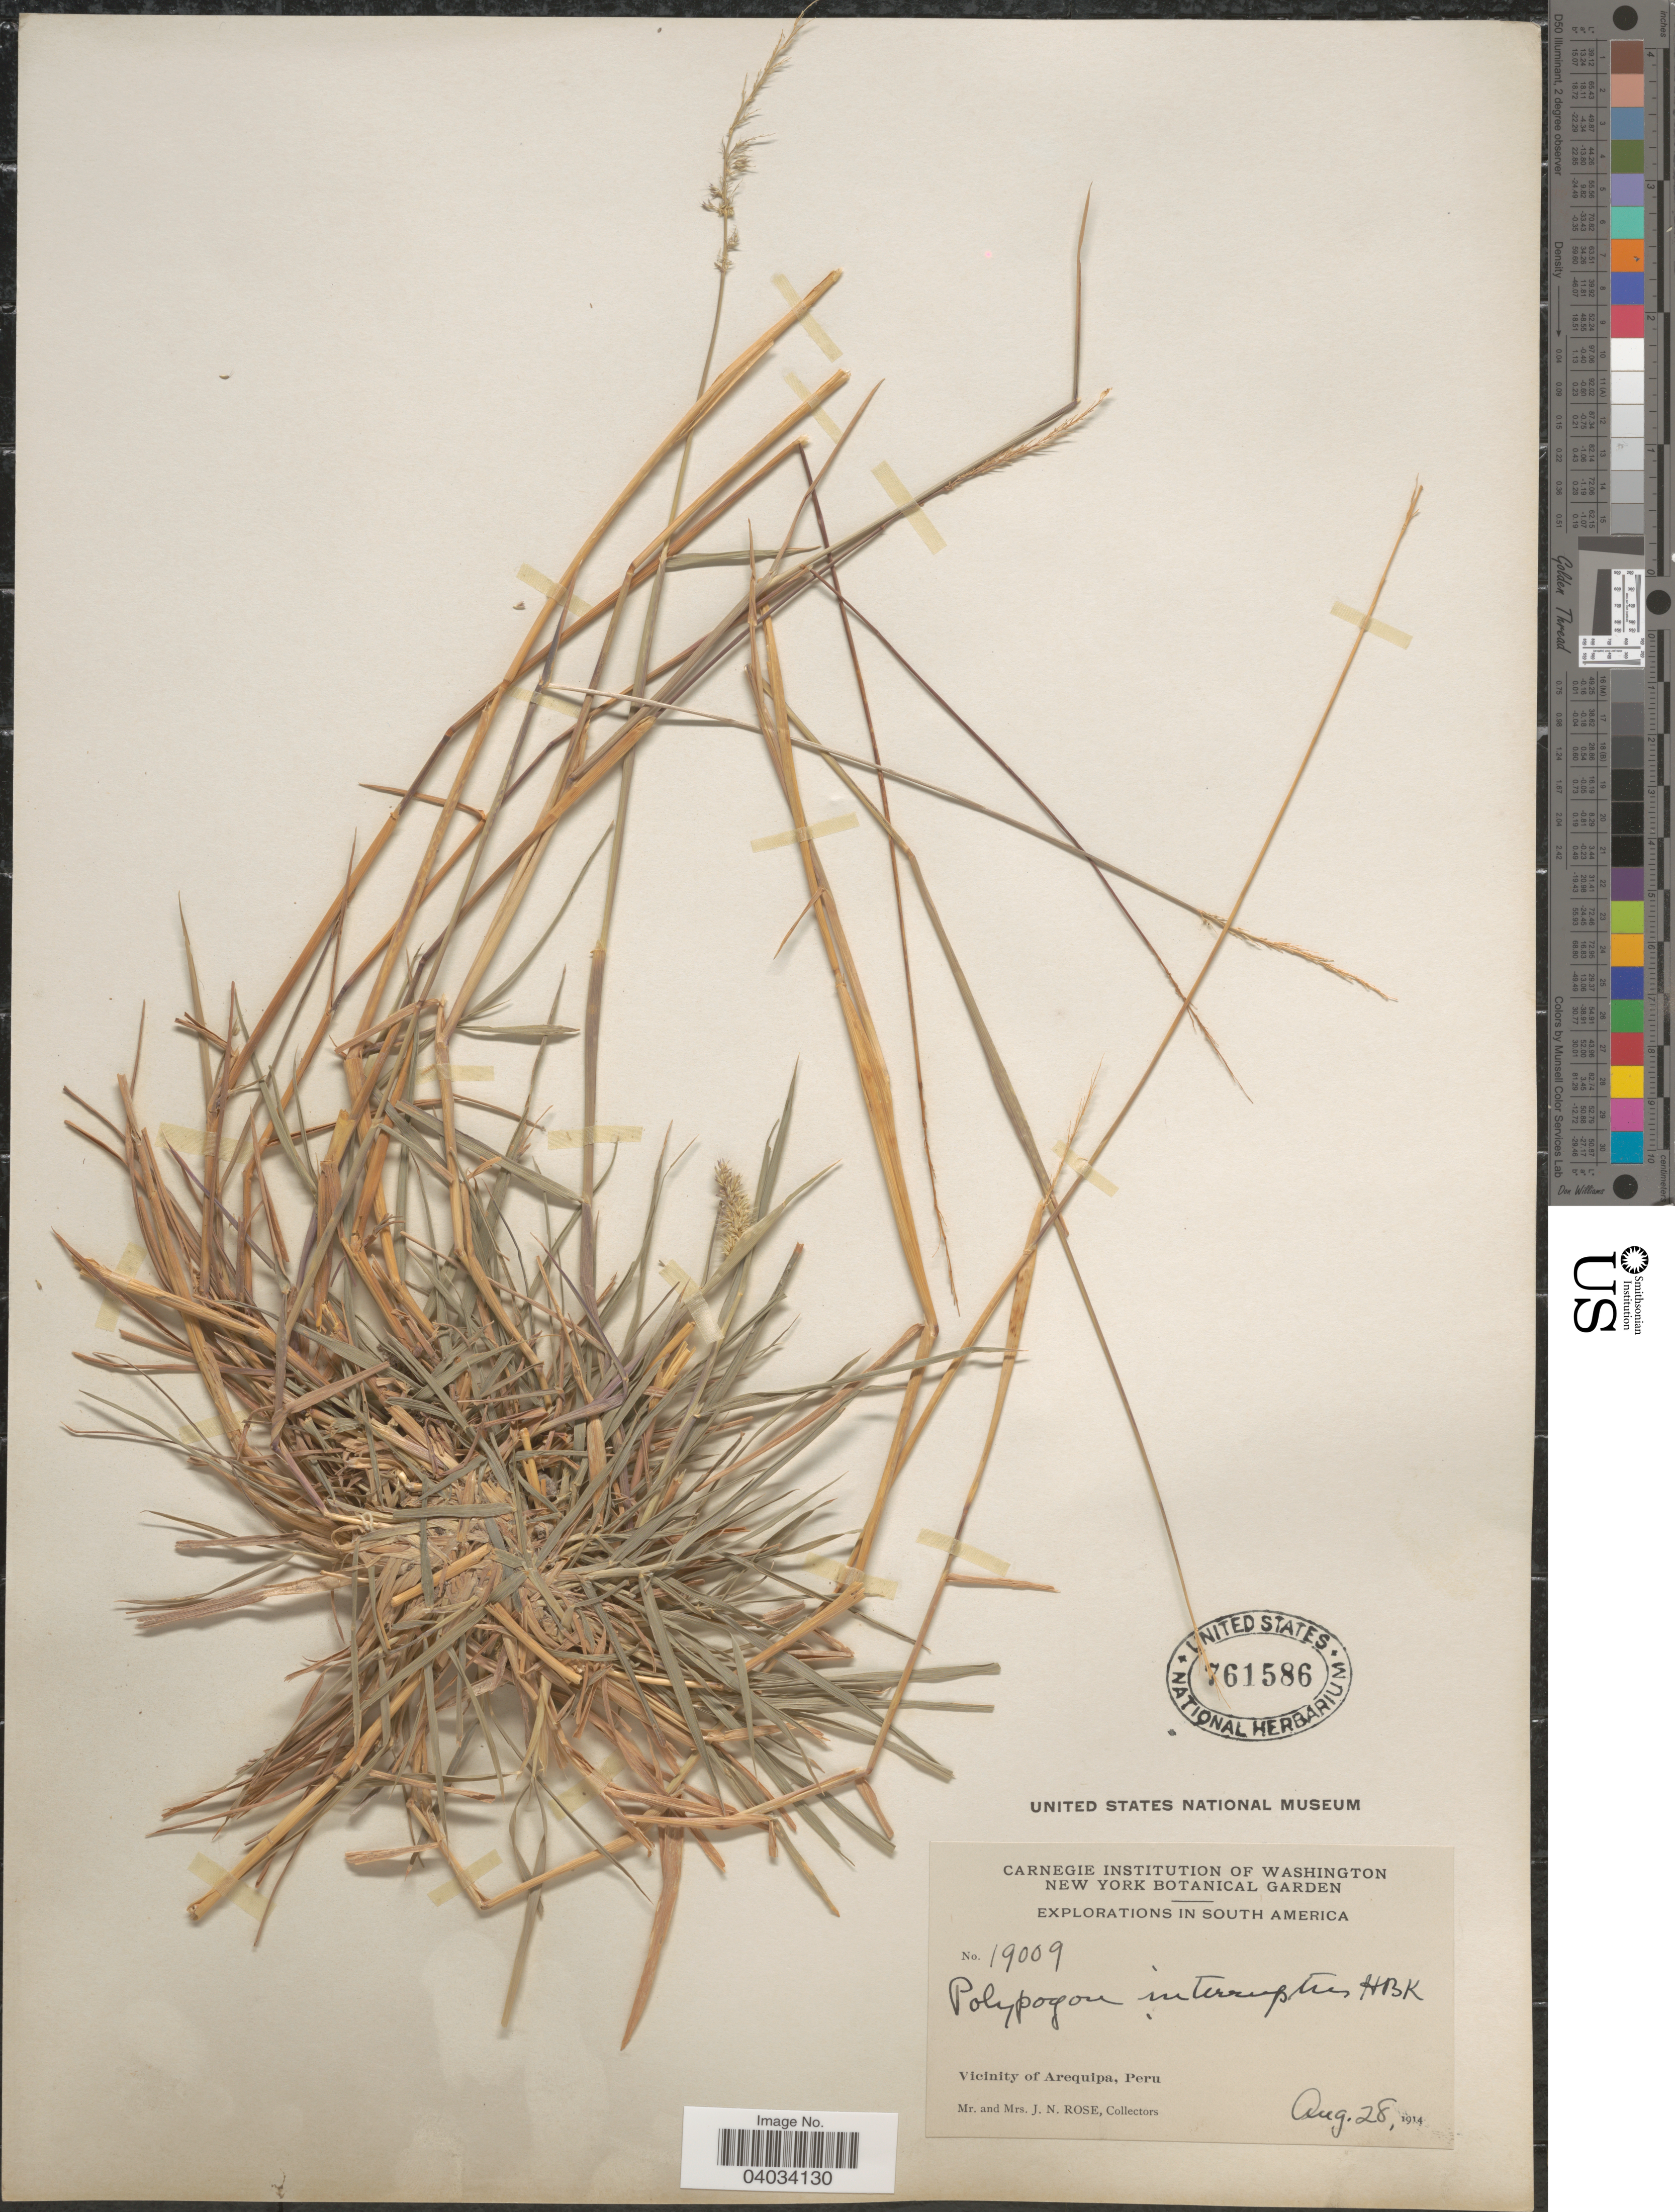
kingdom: Plantae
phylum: Tracheophyta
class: Liliopsida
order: Poales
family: Poaceae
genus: Polypogon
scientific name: Polypogon interruptus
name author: Kunth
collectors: J. N. Rose & L. B. Rose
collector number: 19009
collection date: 1914-08-28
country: Peru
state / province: Arequipa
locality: Vicinity of Arequipa.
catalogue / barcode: US 761586